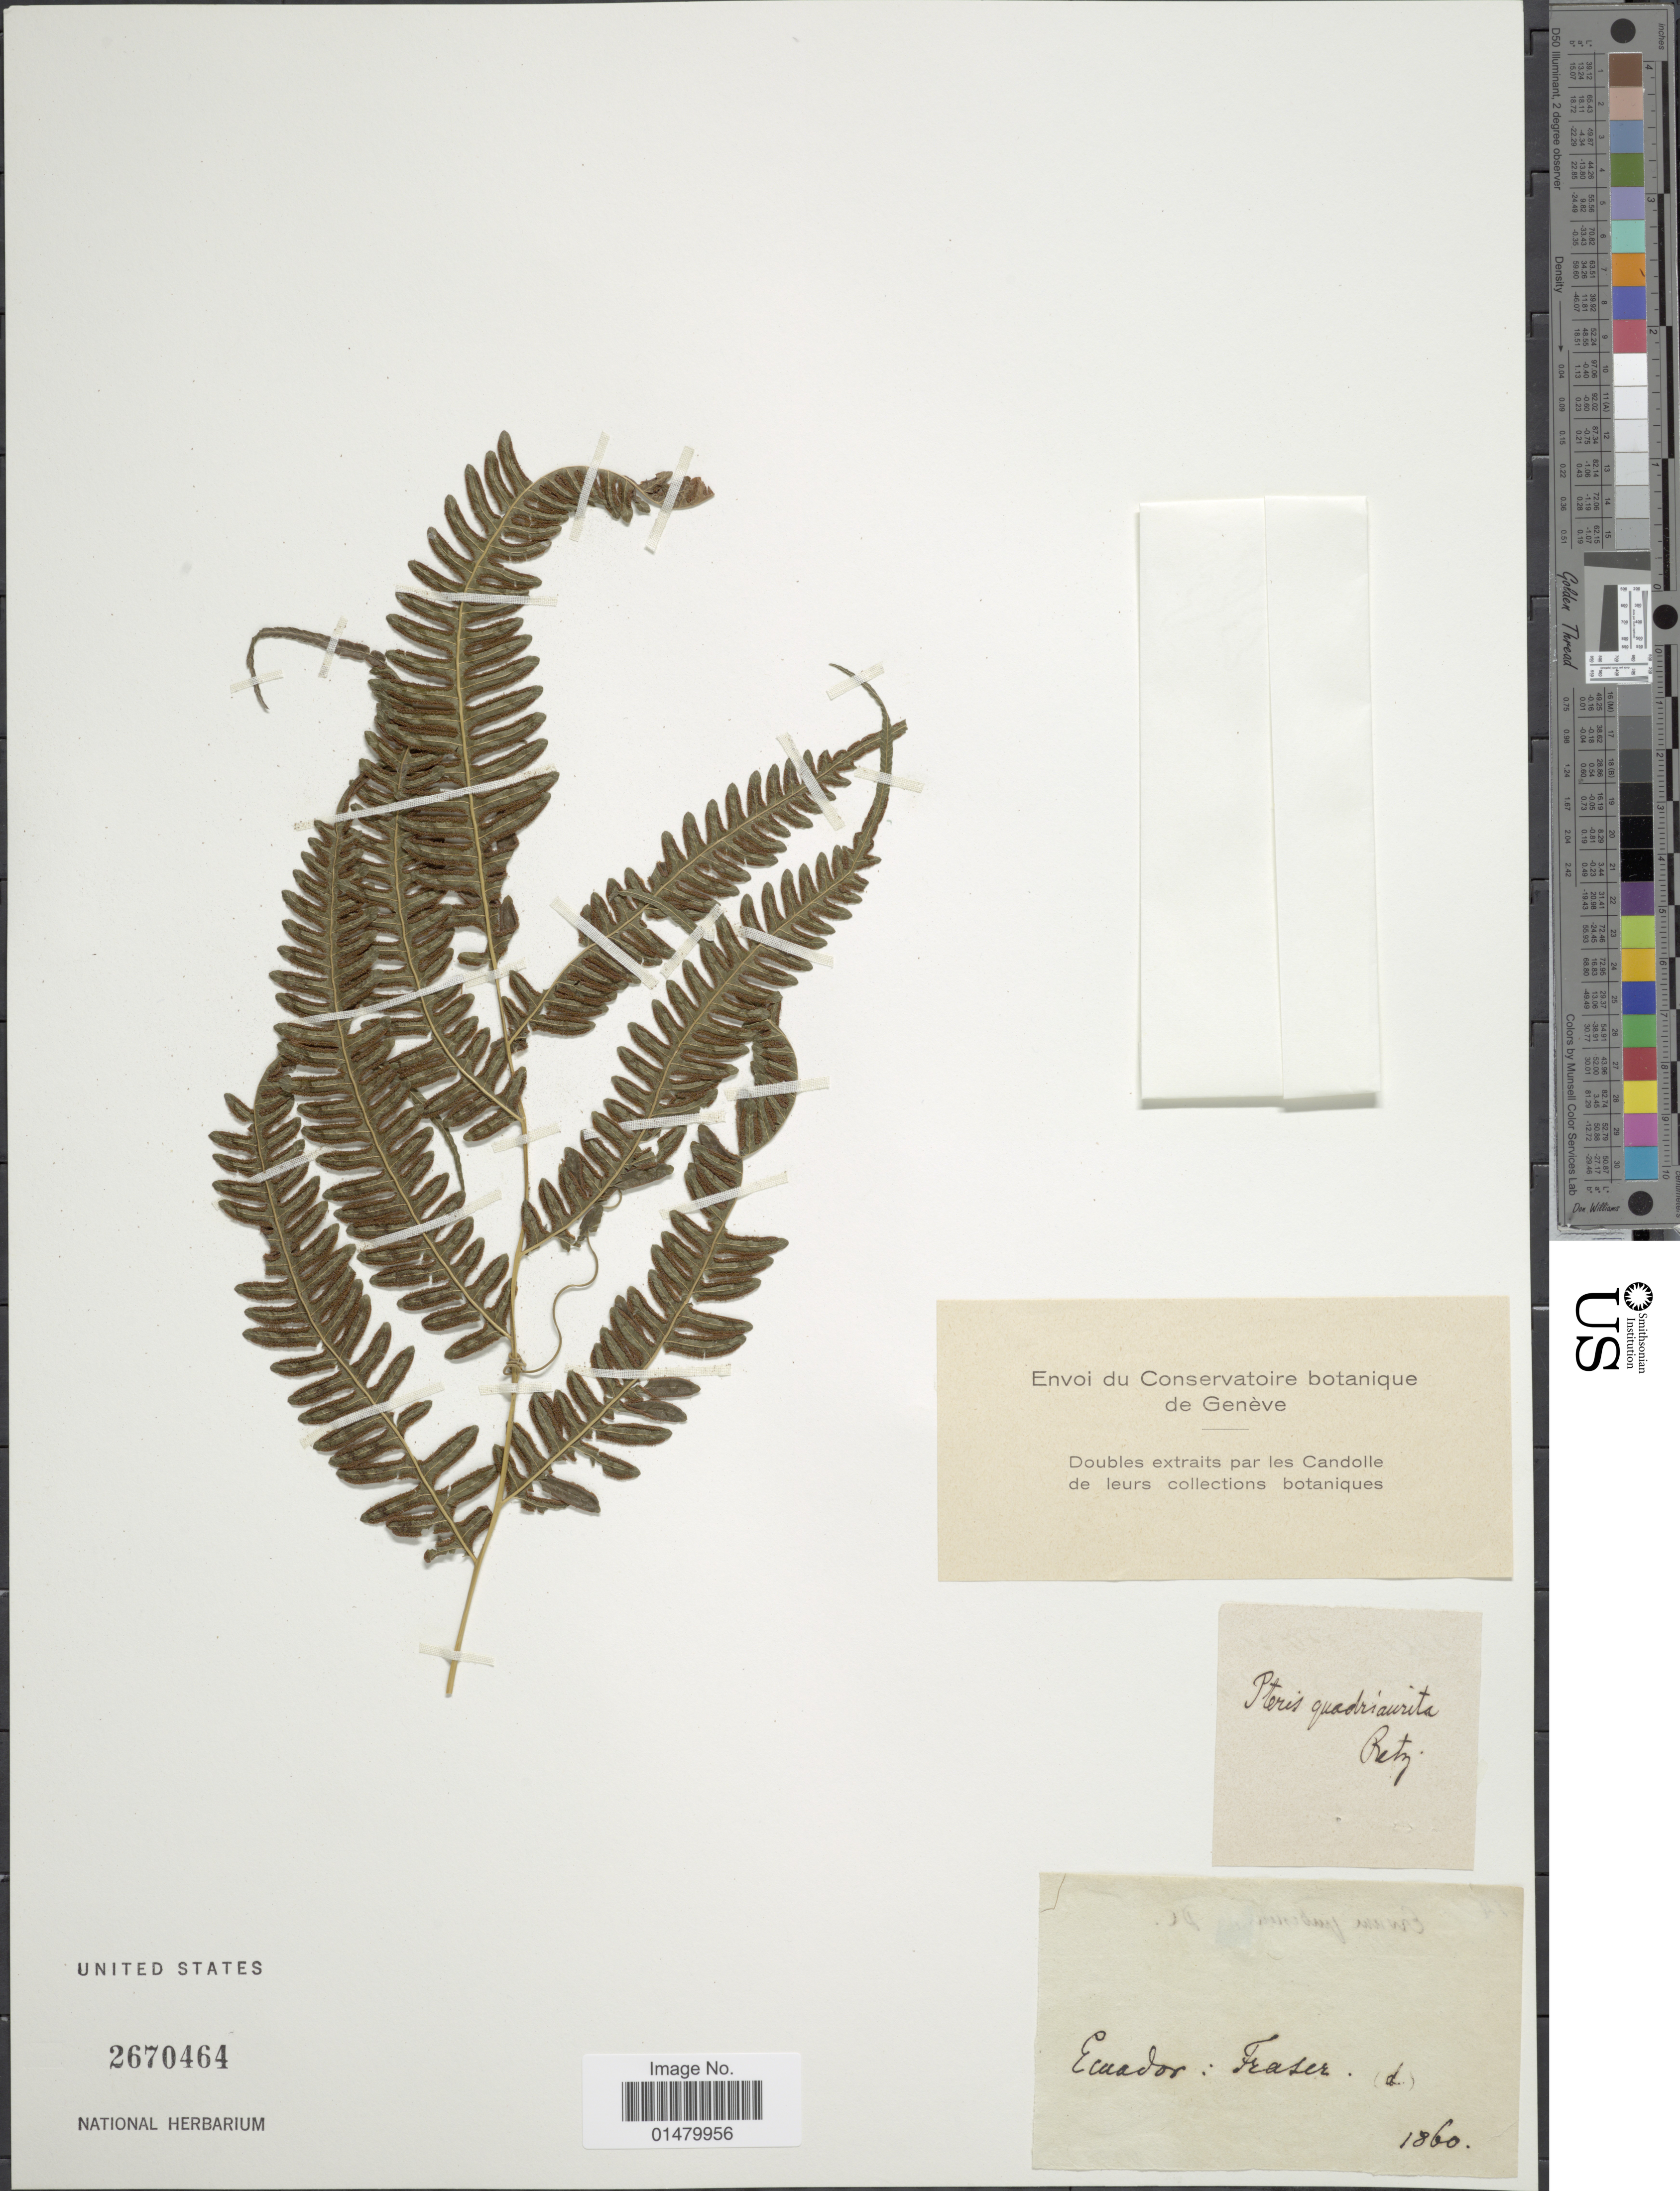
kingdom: Plantae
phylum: Tracheophyta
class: Polypodiopsida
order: Polypodiales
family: Pteridaceae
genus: Pteris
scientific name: Pteris quadriaurita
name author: Retz.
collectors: -. Fraser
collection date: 1860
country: Ecuador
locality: Fraser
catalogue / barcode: US 2670464